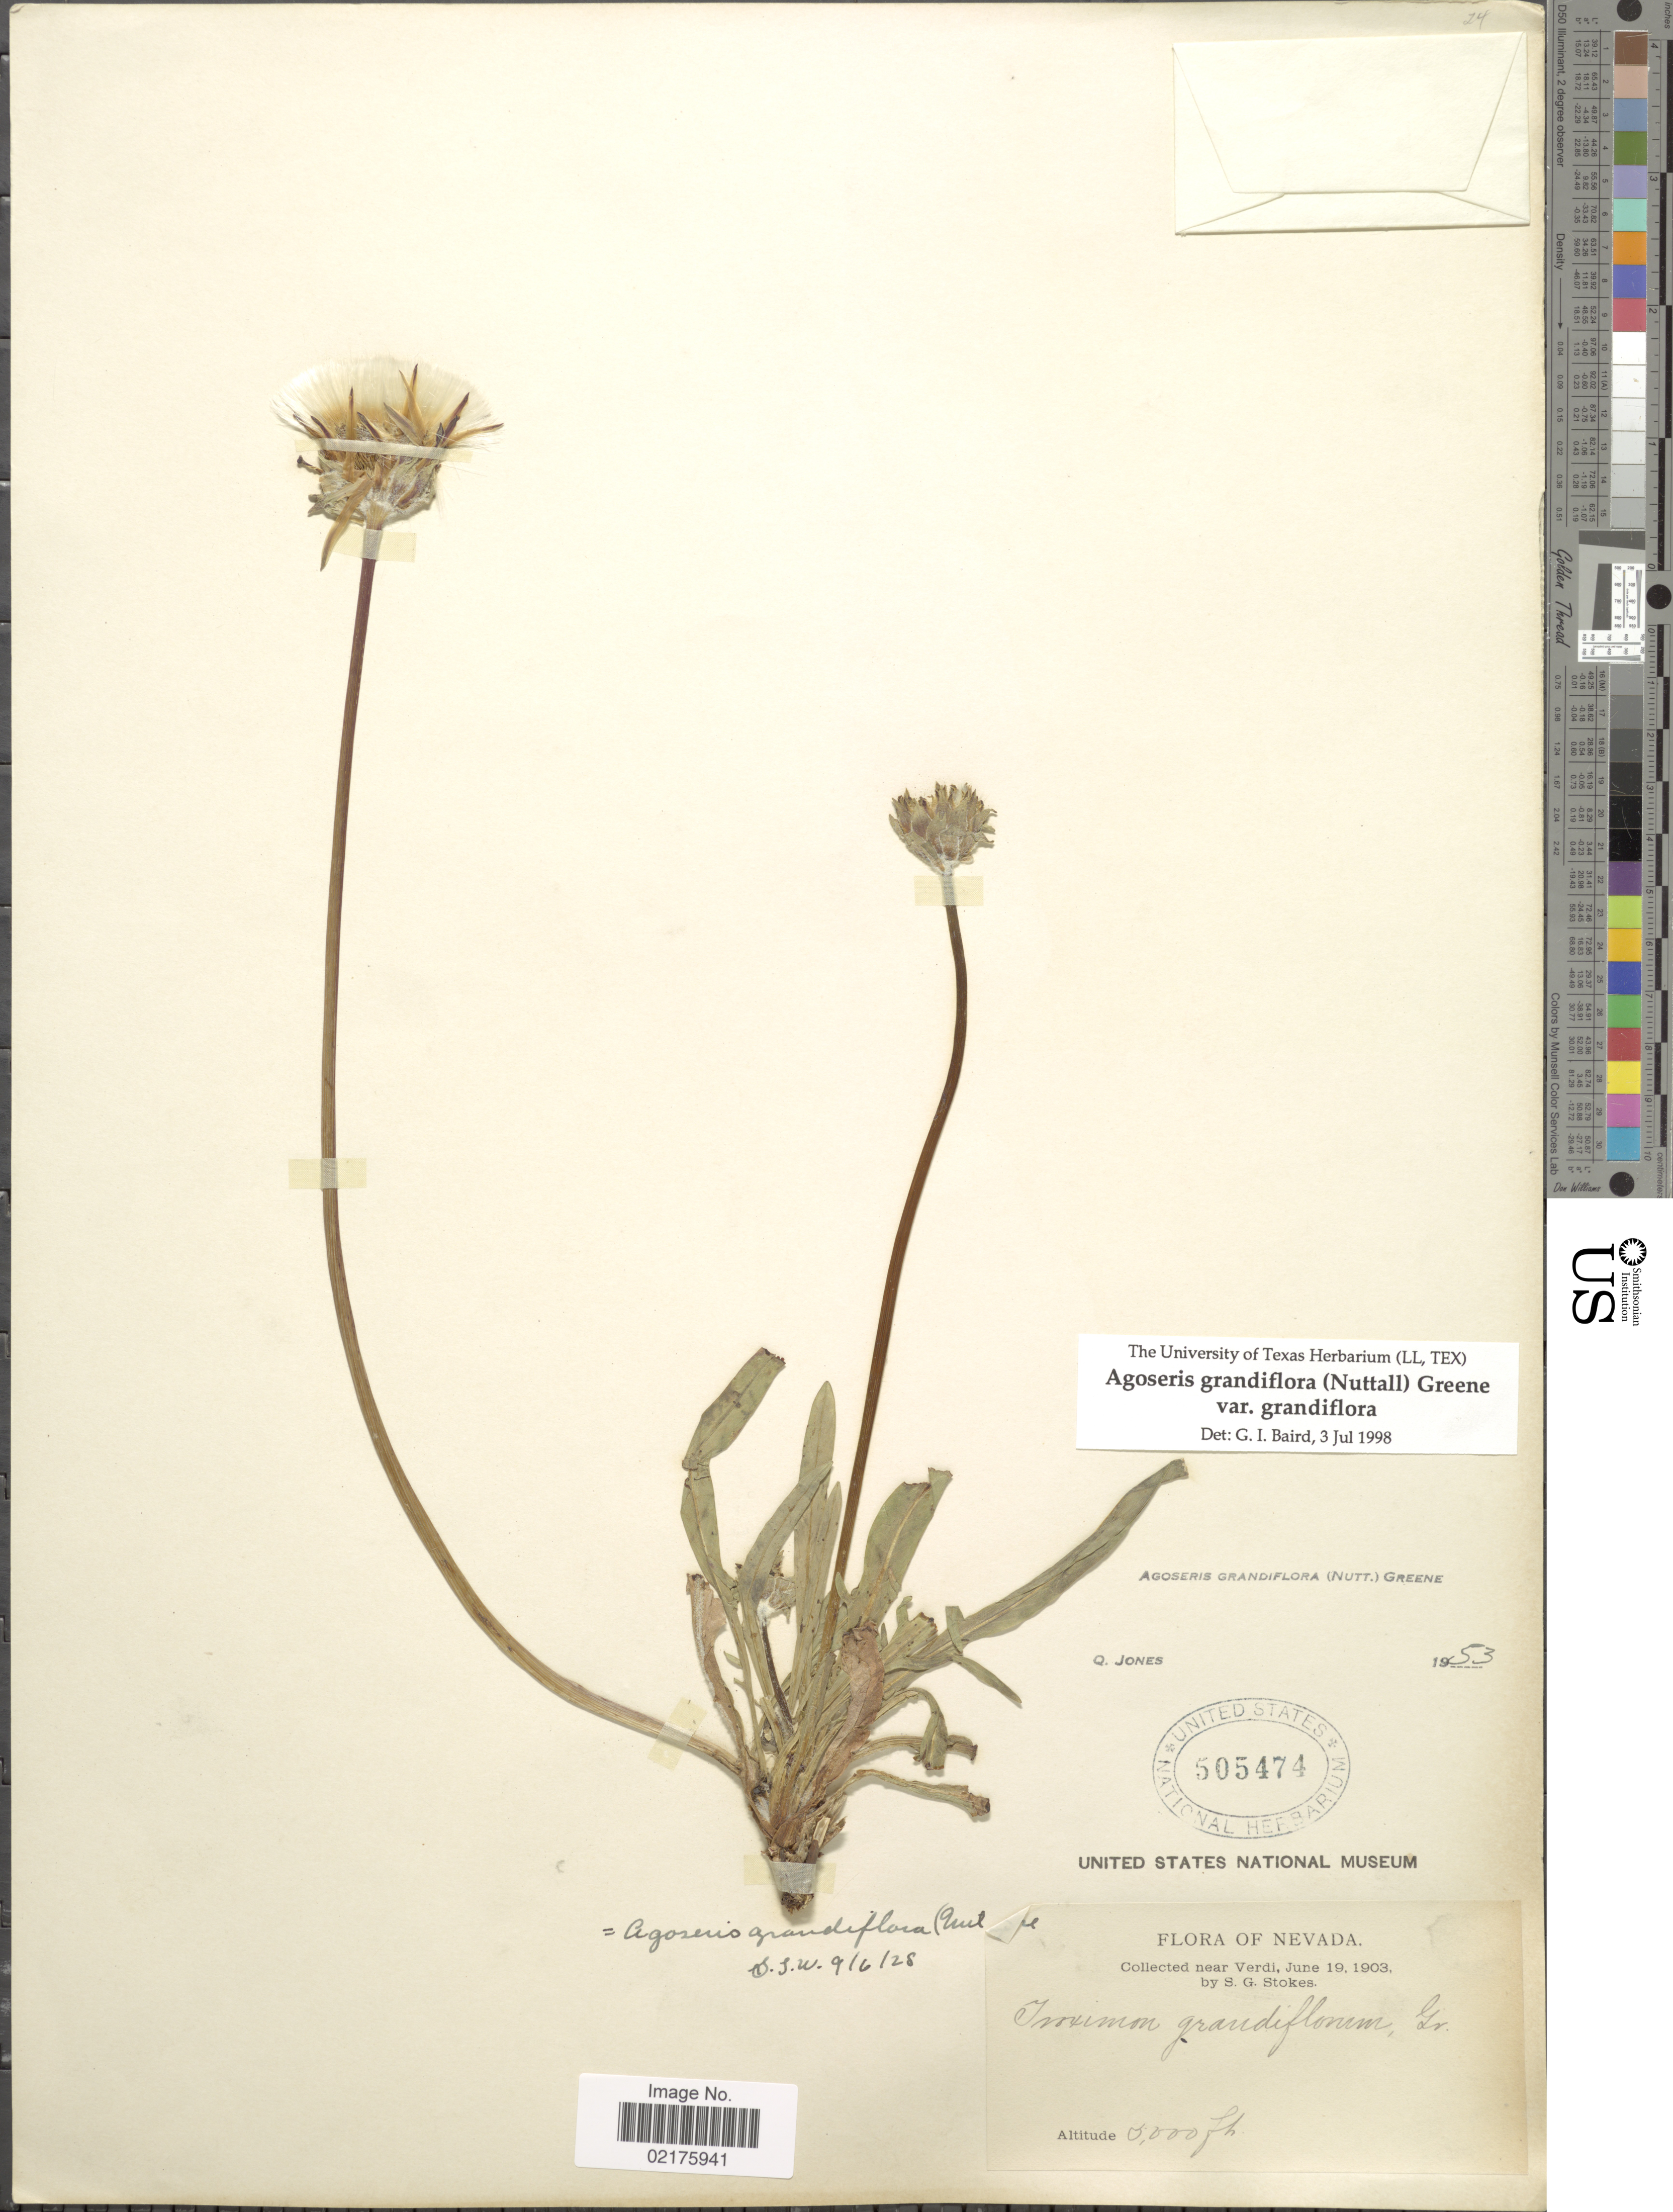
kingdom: Plantae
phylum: Tracheophyta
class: Magnoliopsida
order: Asterales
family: Asteraceae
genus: Agoseris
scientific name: Agoseris grandiflora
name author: (Nutt.) Greene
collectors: S. G. Stokes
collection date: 1903-06-19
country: United States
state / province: Nevada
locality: Near Verdi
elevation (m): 1524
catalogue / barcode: US 505474